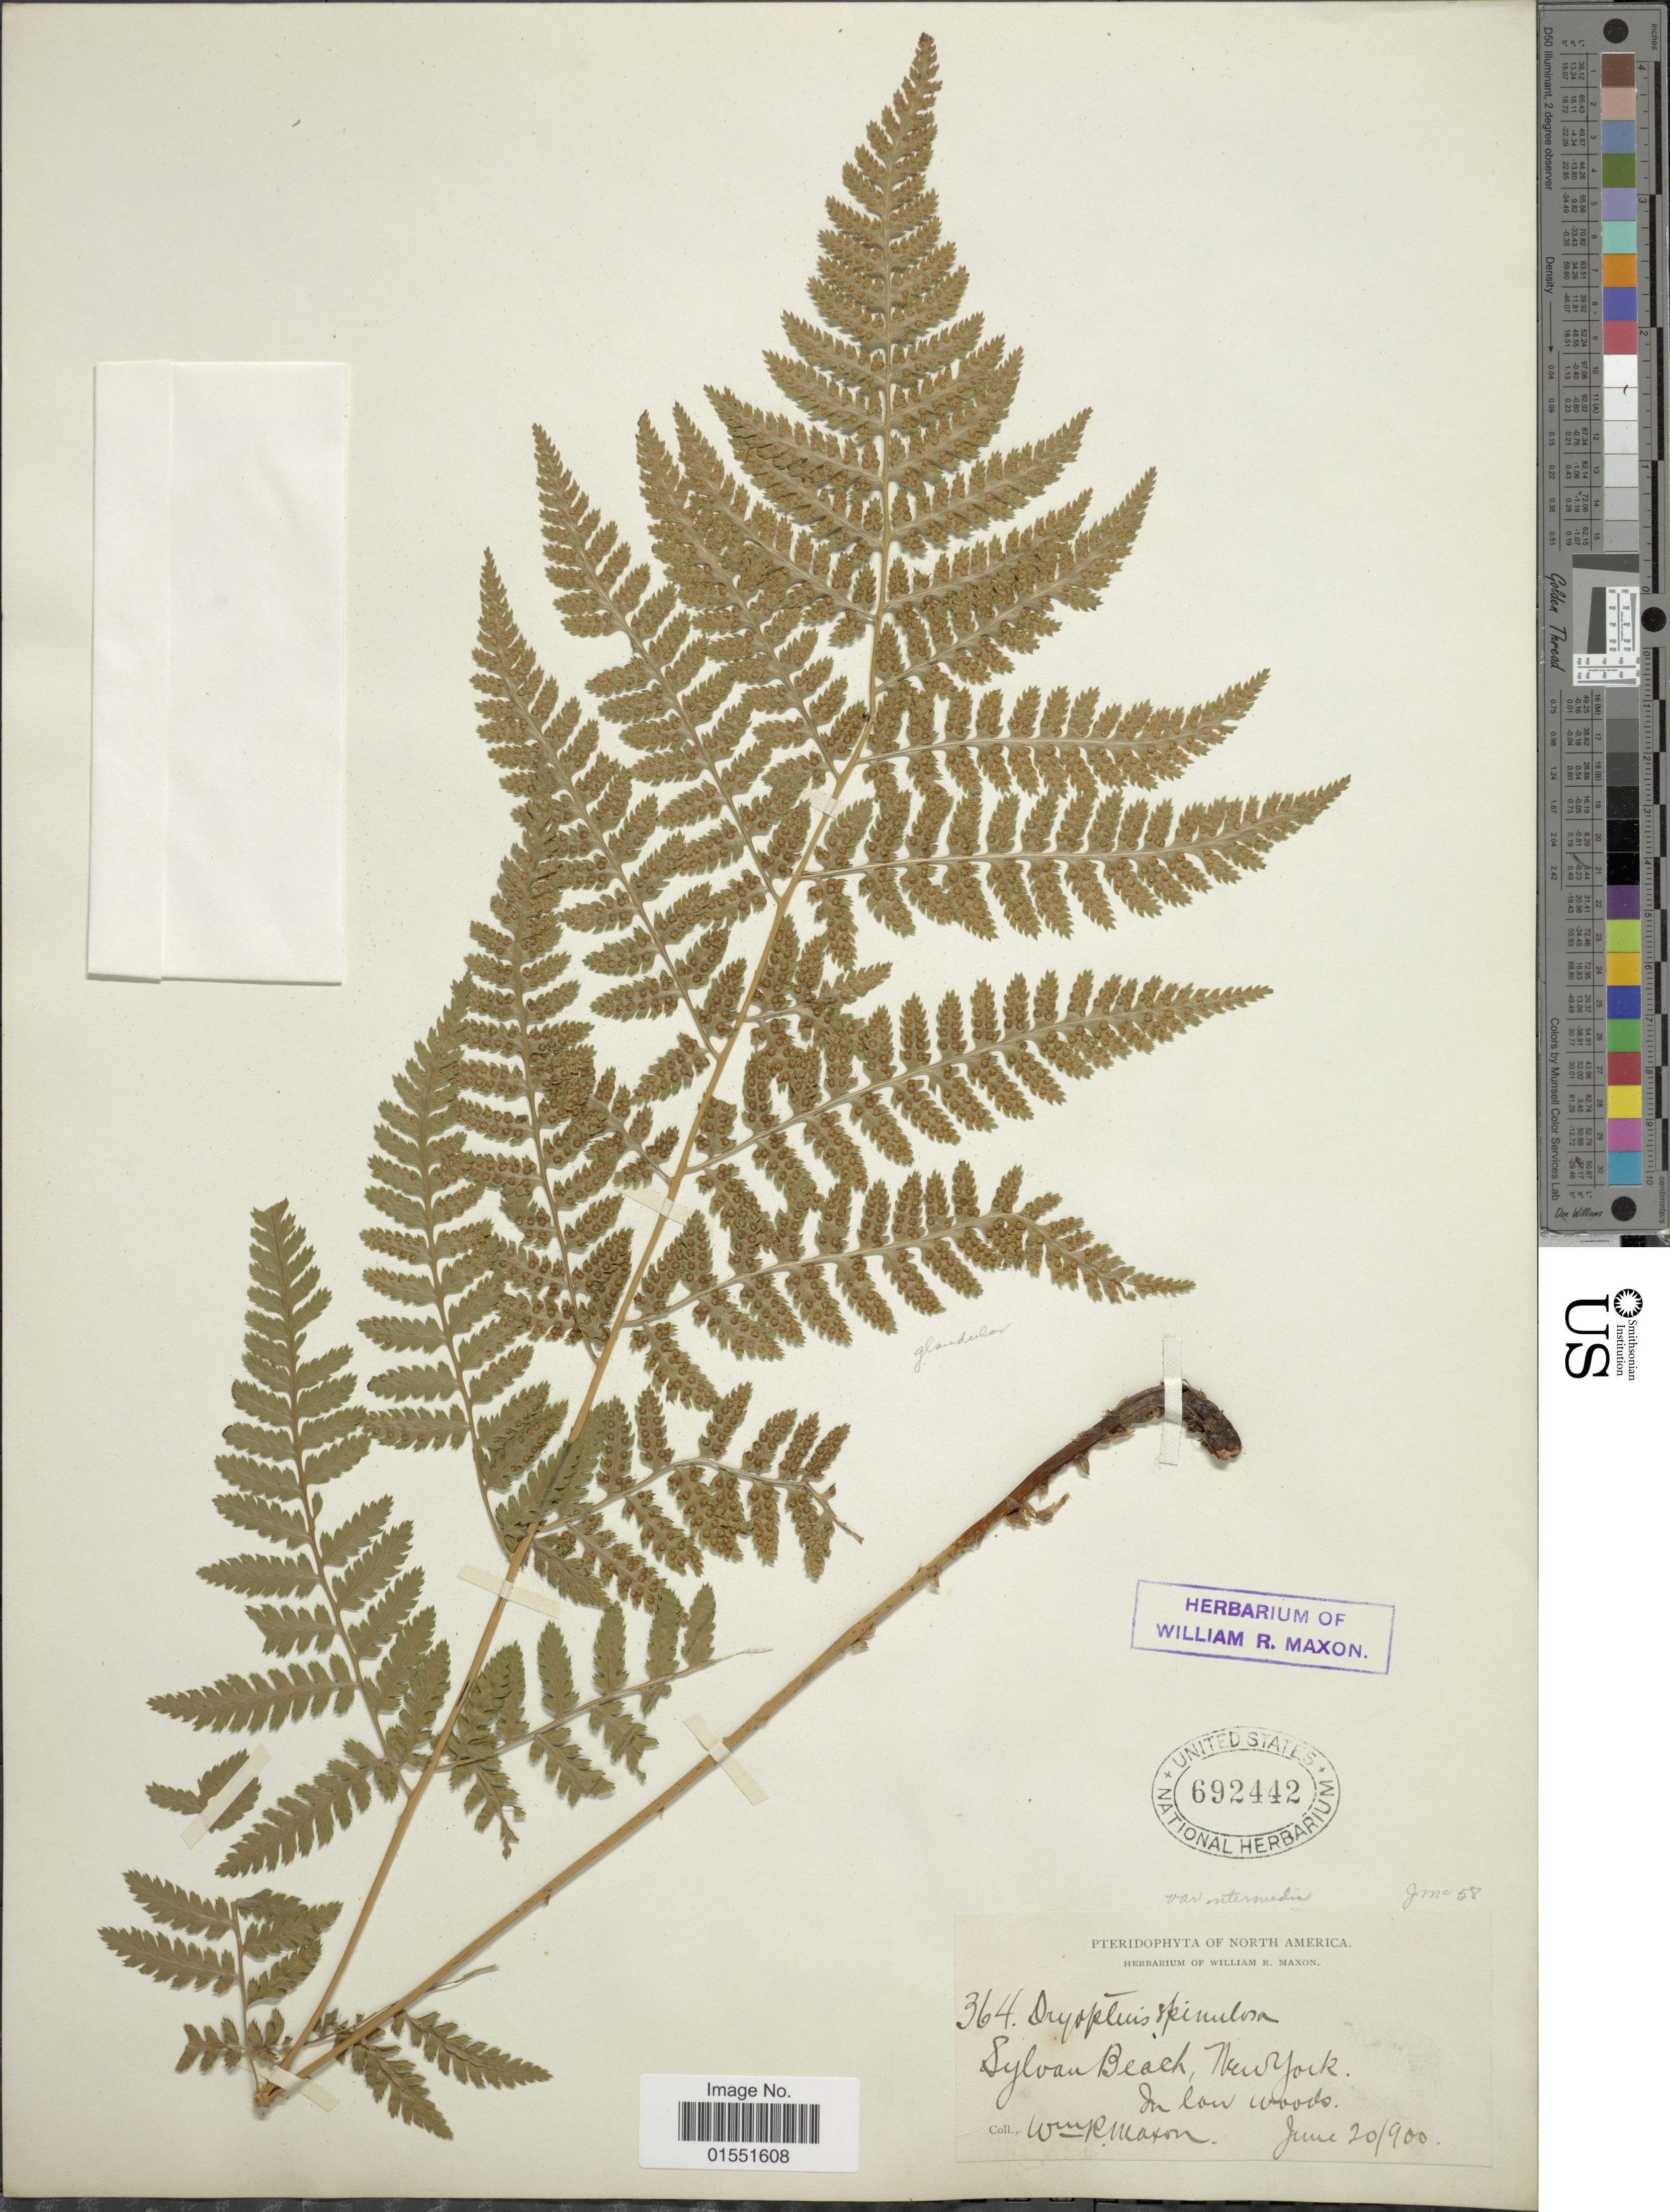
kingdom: Plantae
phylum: Tracheophyta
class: Polypodiopsida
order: Polypodiales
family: Dryopteridaceae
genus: Dryopteris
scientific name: Dryopteris intermedia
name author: (Muhl.) A. Gray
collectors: W. R. Maxon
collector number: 364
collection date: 1900-06-20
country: United States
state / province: New York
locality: Sylvan Beach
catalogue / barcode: US 692442